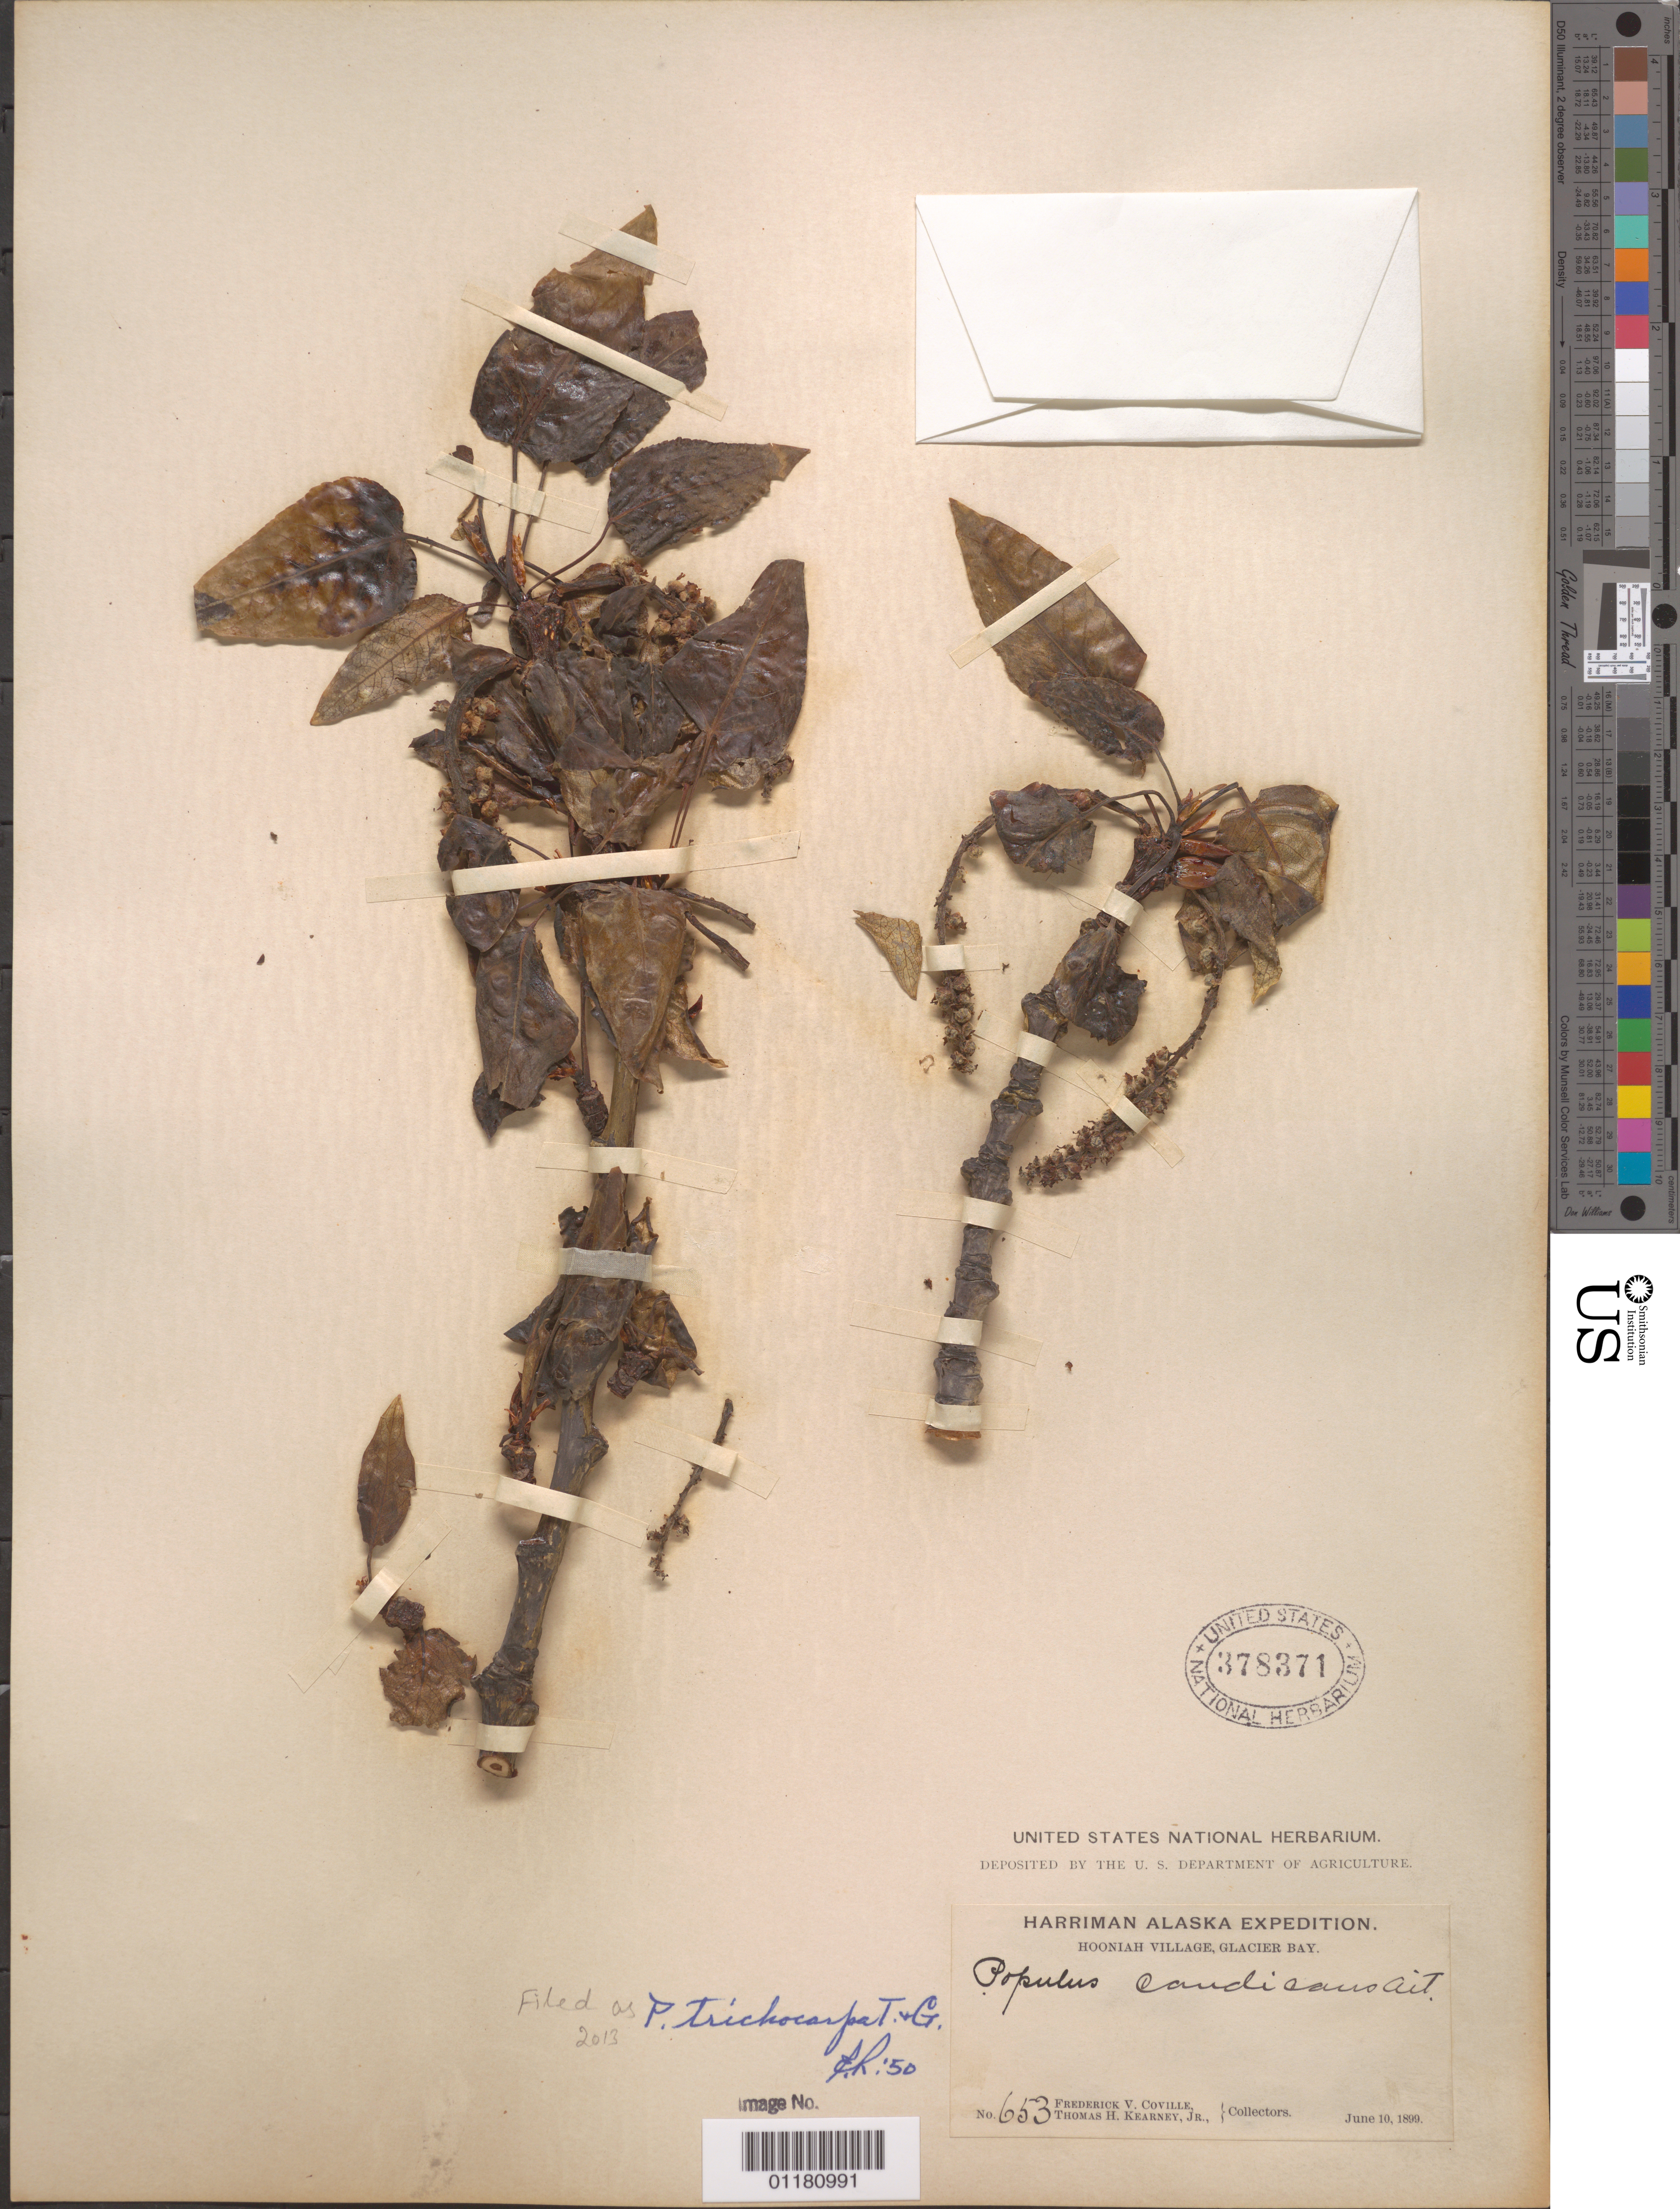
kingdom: Plantae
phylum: Tracheophyta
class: Magnoliopsida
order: Malpighiales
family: Salicaceae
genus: Populus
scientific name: Populus trichocarpa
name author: Torr. & A. Gray ex W. Hook.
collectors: F. V. Coville & T. H. Kearney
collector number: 653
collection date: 1899-06-10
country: United States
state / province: Alaska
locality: Hooniah Village, Glacier Bay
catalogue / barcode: US 378371